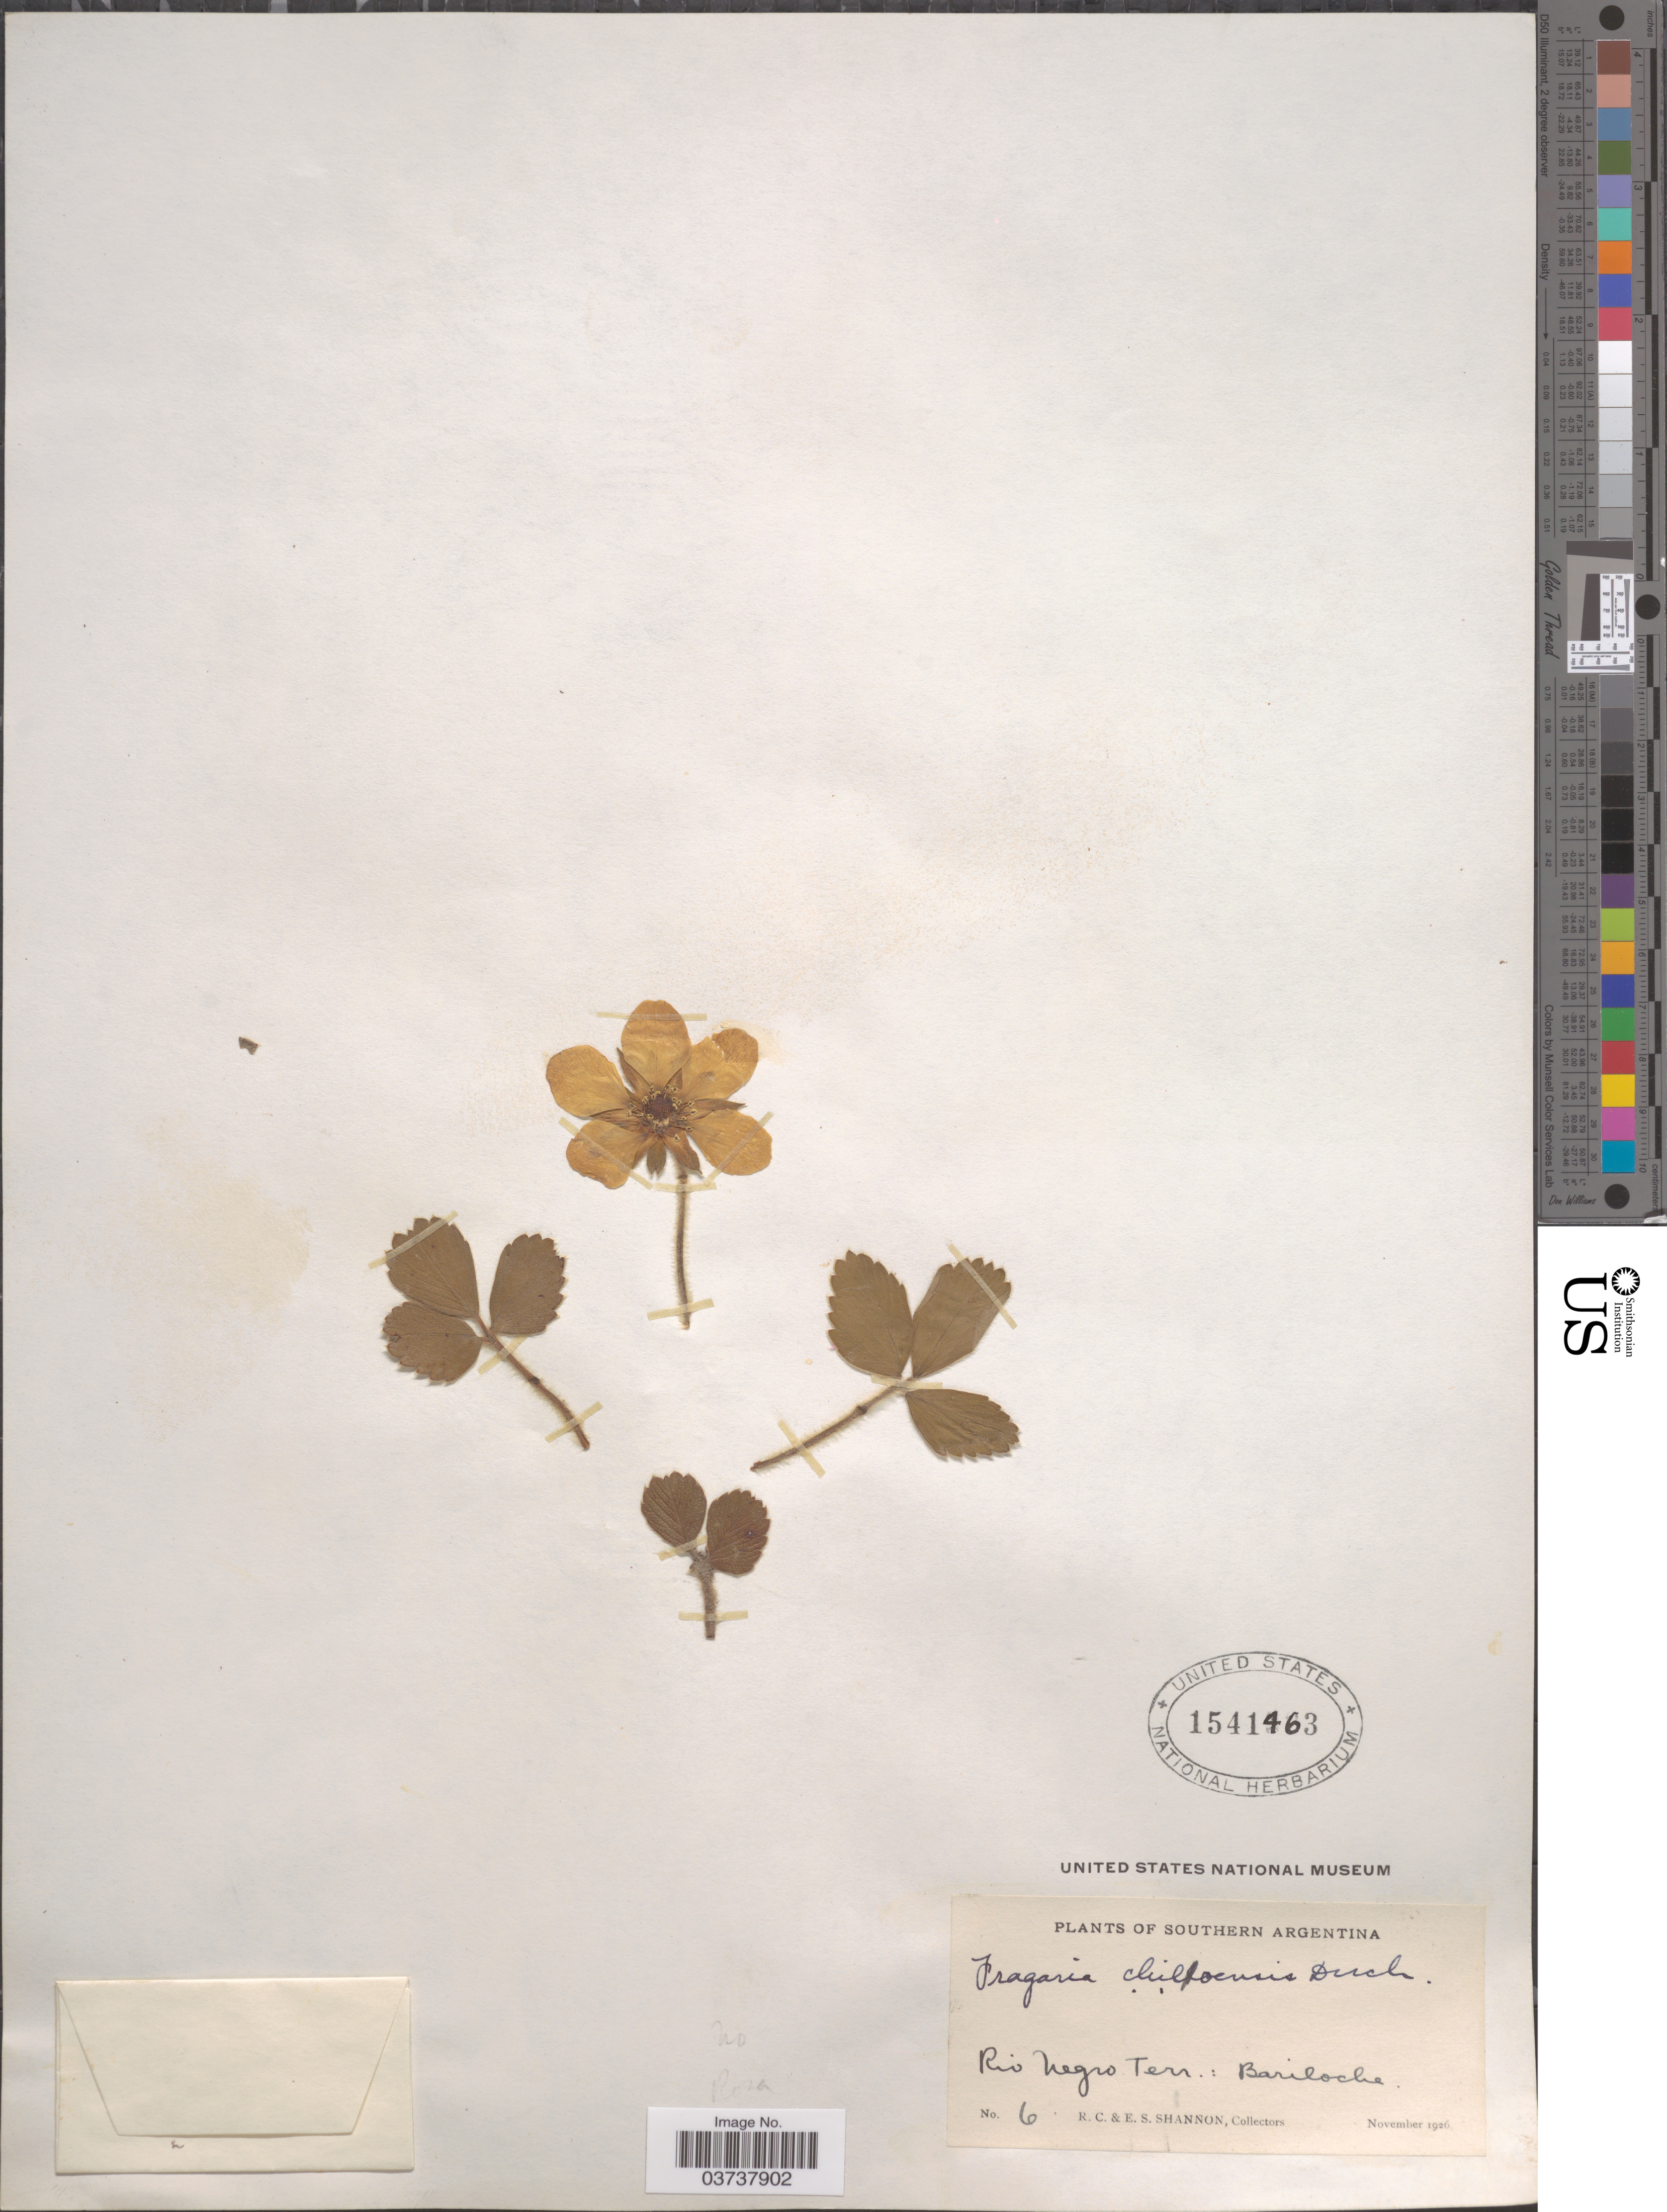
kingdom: Plantae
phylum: Tracheophyta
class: Magnoliopsida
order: Rosales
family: Rosaceae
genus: Fragaria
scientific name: Fragaria chiloensis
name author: (L.) Mill.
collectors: R. Shannon & E. Shannon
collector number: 6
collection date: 1926-11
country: Argentina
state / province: Rio Negro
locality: Southern Argentina. Bariloche.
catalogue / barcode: US 1541463